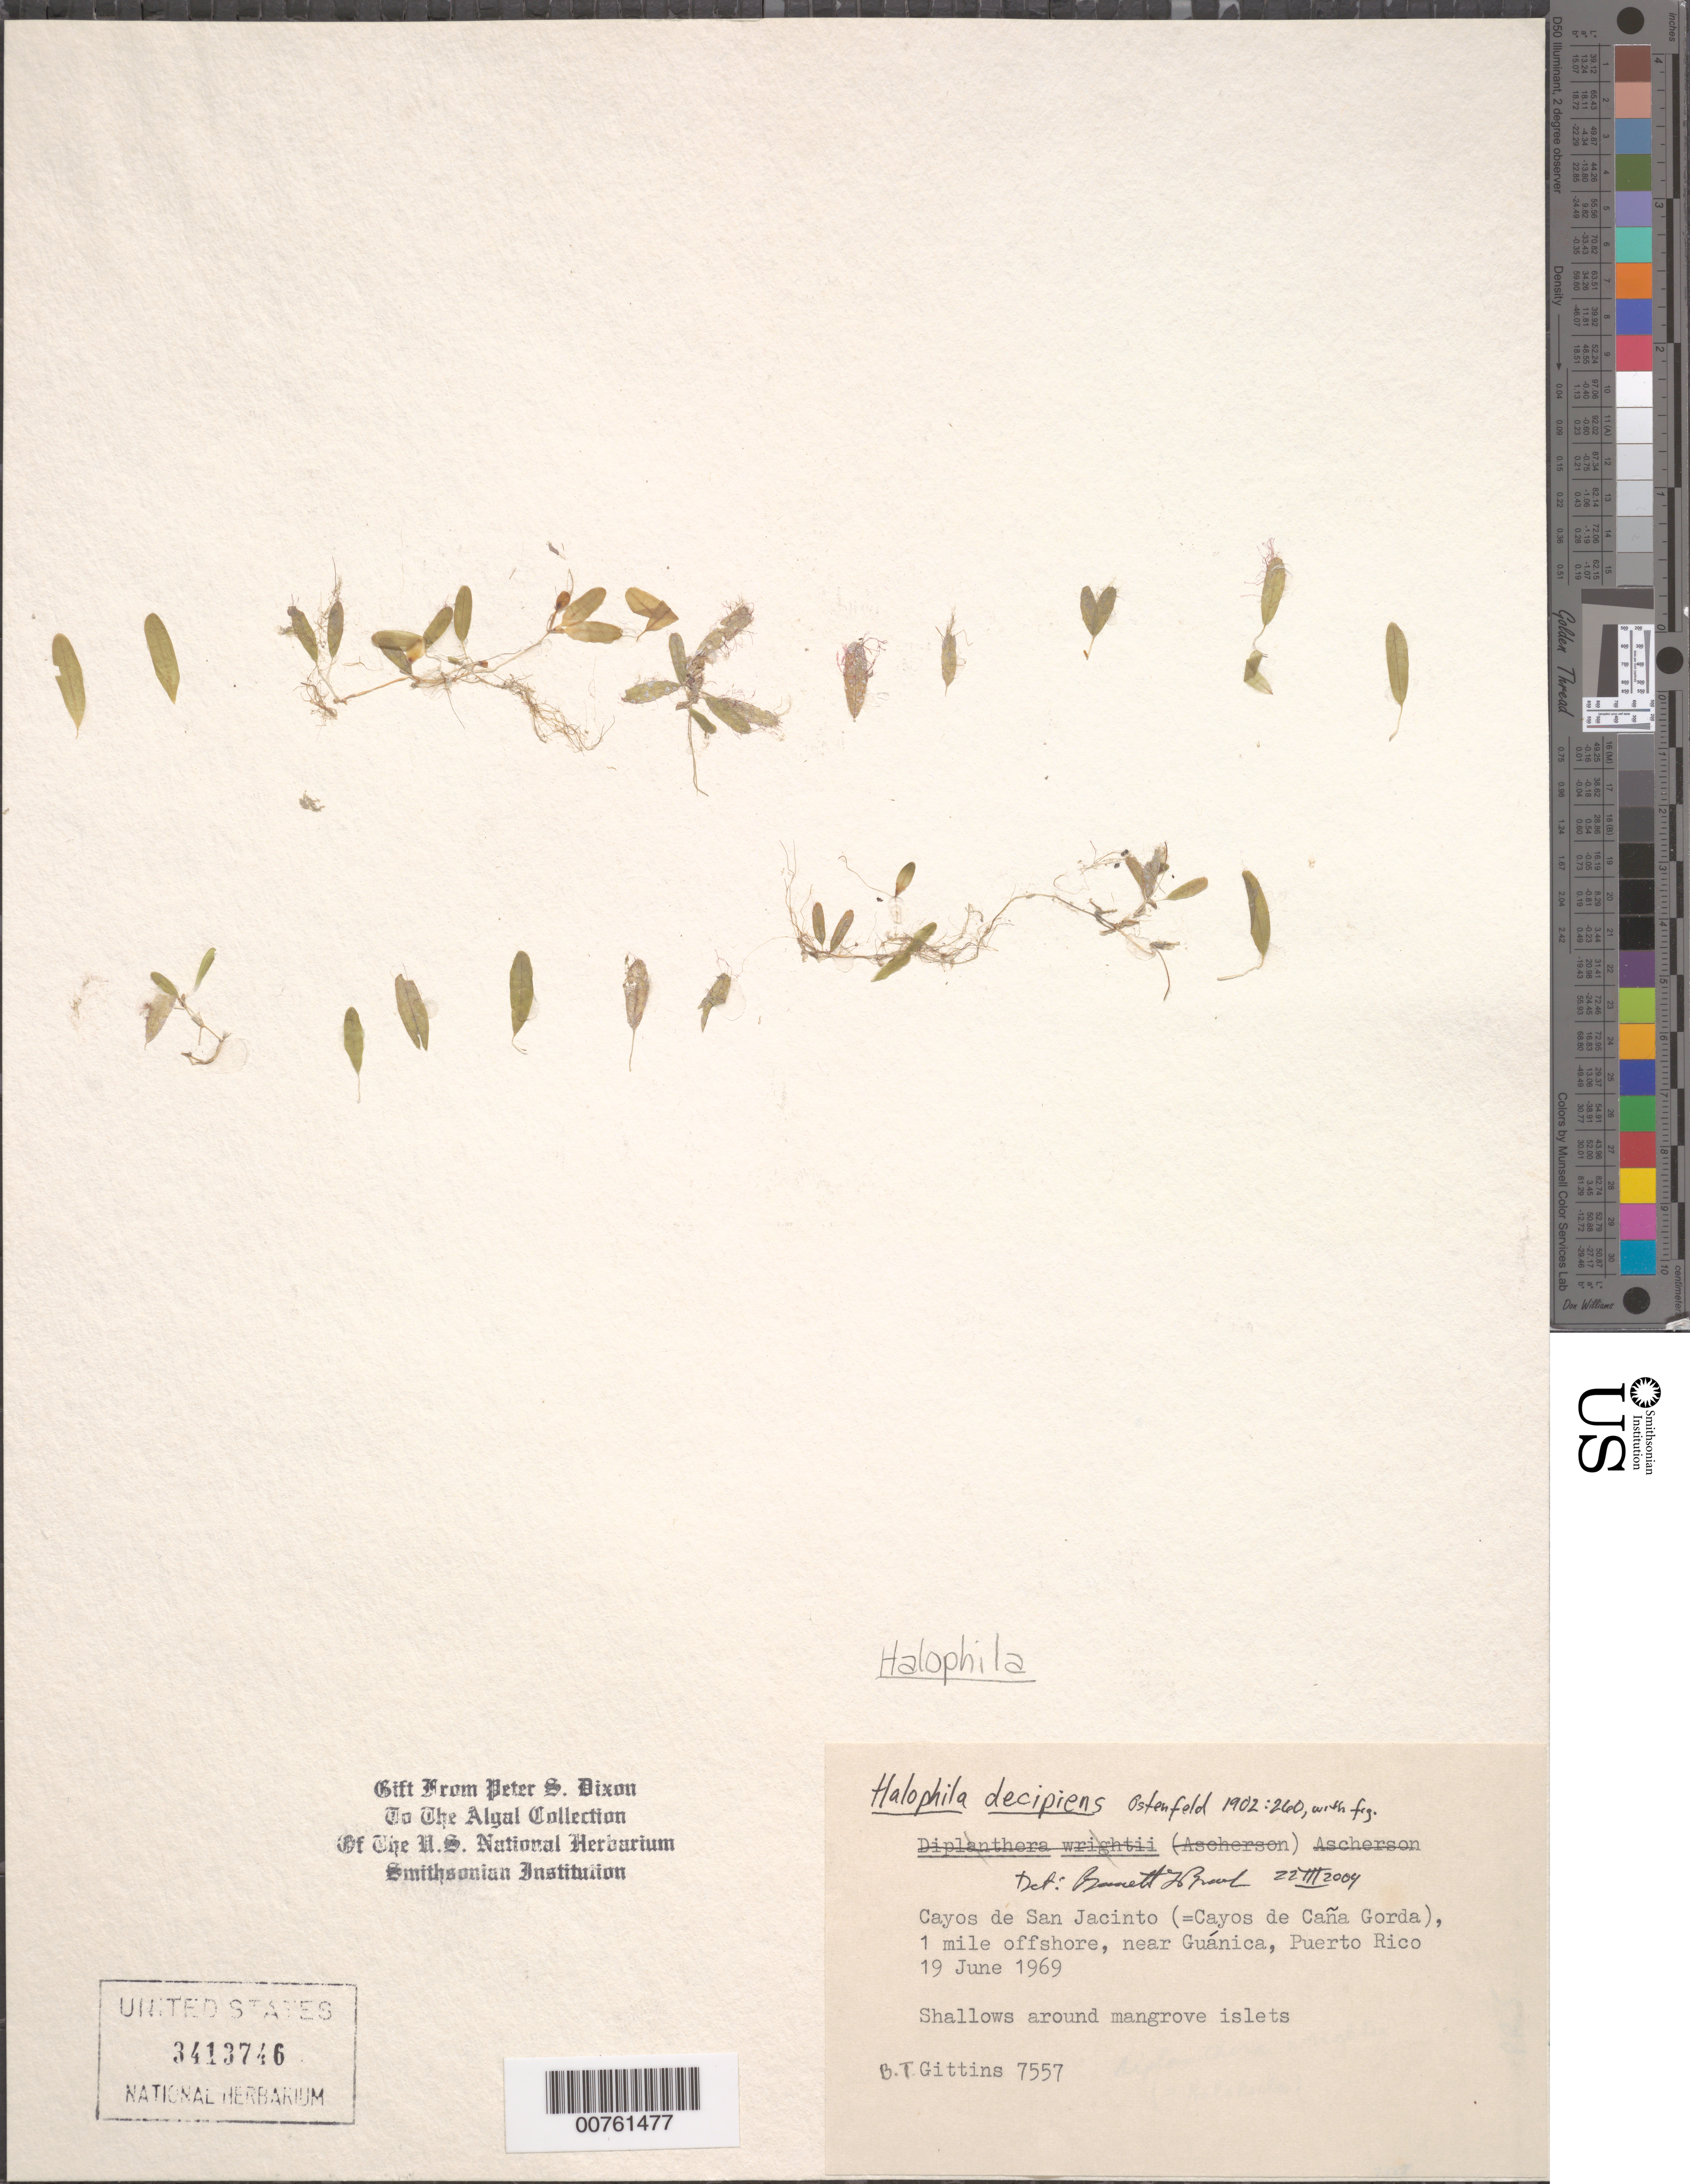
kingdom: Plantae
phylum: Tracheophyta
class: Liliopsida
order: Alismatales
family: Hydrocharitaceae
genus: Halophila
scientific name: Halophila decipiens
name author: Ostenf.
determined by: Brooks, B. L., (BOT), Smithsonian Institution - National Museum of Natural History (UNITED STATES)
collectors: B. Gittins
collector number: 7557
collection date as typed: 19 Jun 1969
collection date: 1969-06-19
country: Puerto Rico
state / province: Guánica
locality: Guánica: Cayos de San Jacinto (=Cayos de Caña Gorda), 1 mi. offshore near Guánica.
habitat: Shallows around mangrove islets.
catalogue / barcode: US 3413746